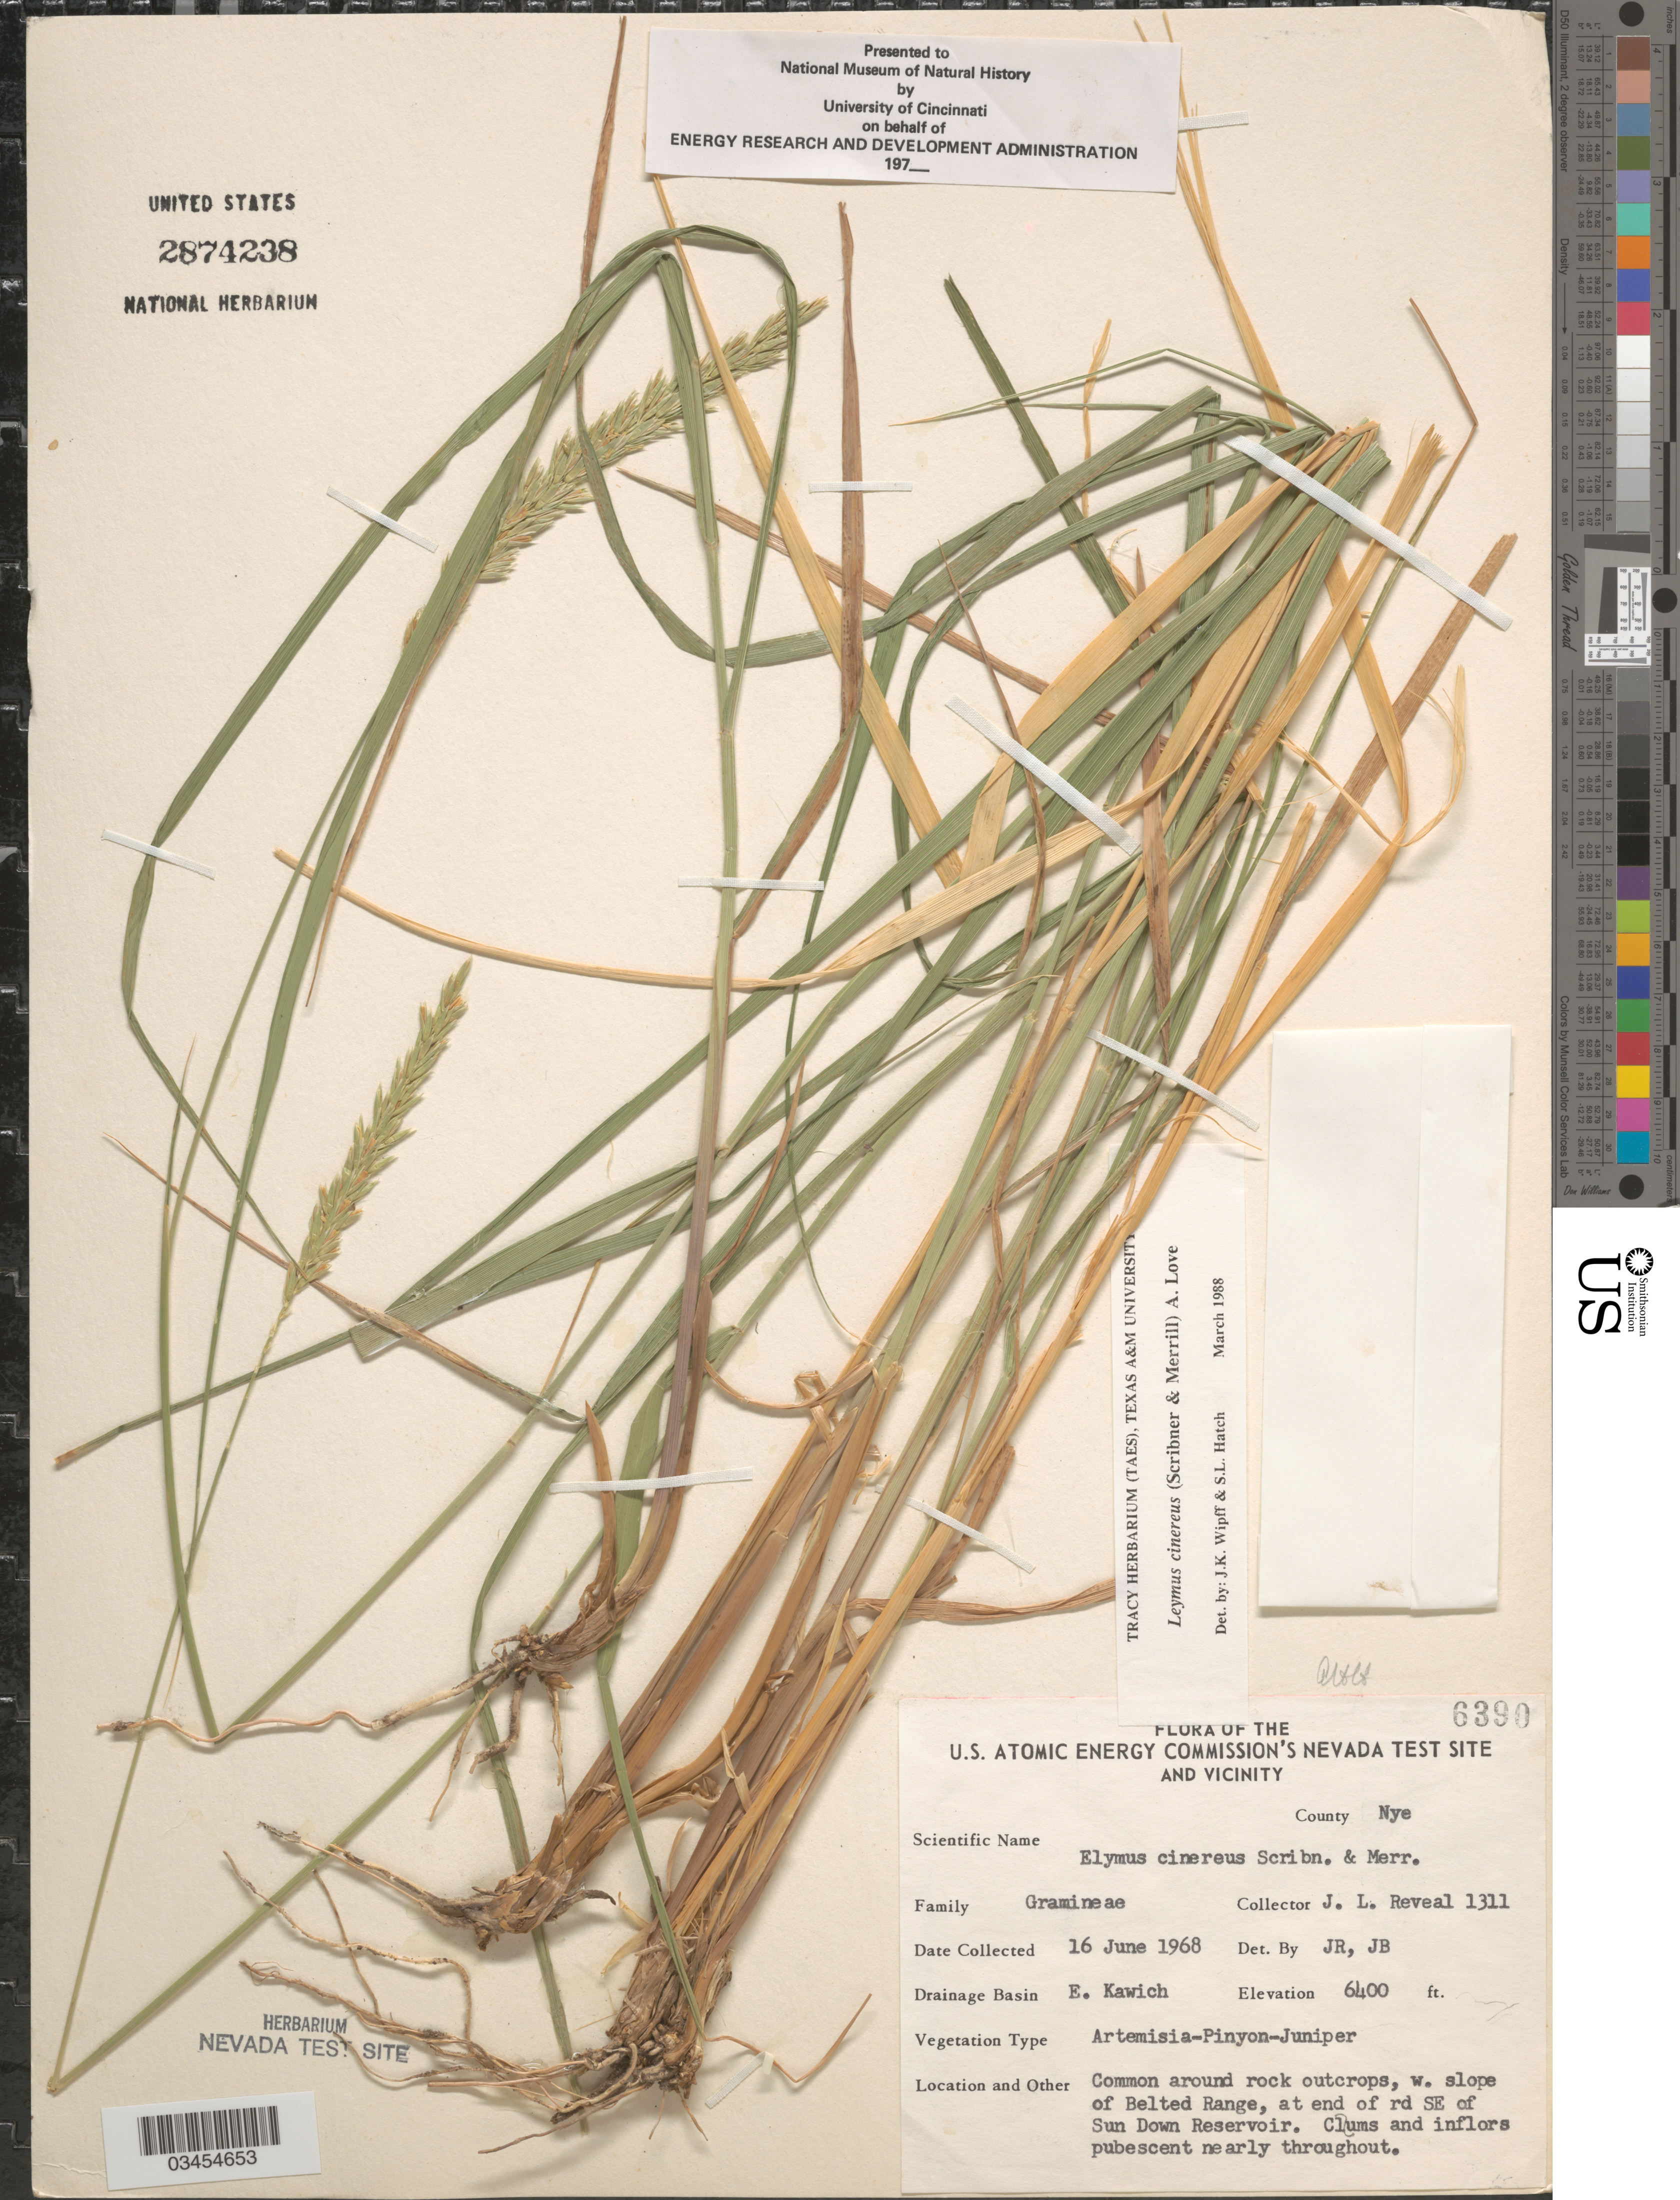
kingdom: Plantae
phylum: Tracheophyta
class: Liliopsida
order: Poales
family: Poaceae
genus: Leymus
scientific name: Leymus cinereus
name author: (Scribn. & Merr.) Á. Löve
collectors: J. L. Reveal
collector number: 1311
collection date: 1968-06-16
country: United States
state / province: Nevada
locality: U.S. Atomic Energy Commission's Nevada Test Site And Vicinity. County Nye. Drainage Basin E. Kawich. Common around rock outcrops, w. slope of Belted Range, at end of rd SE of Sun Down Reservoir.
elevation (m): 1951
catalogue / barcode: US 2874238